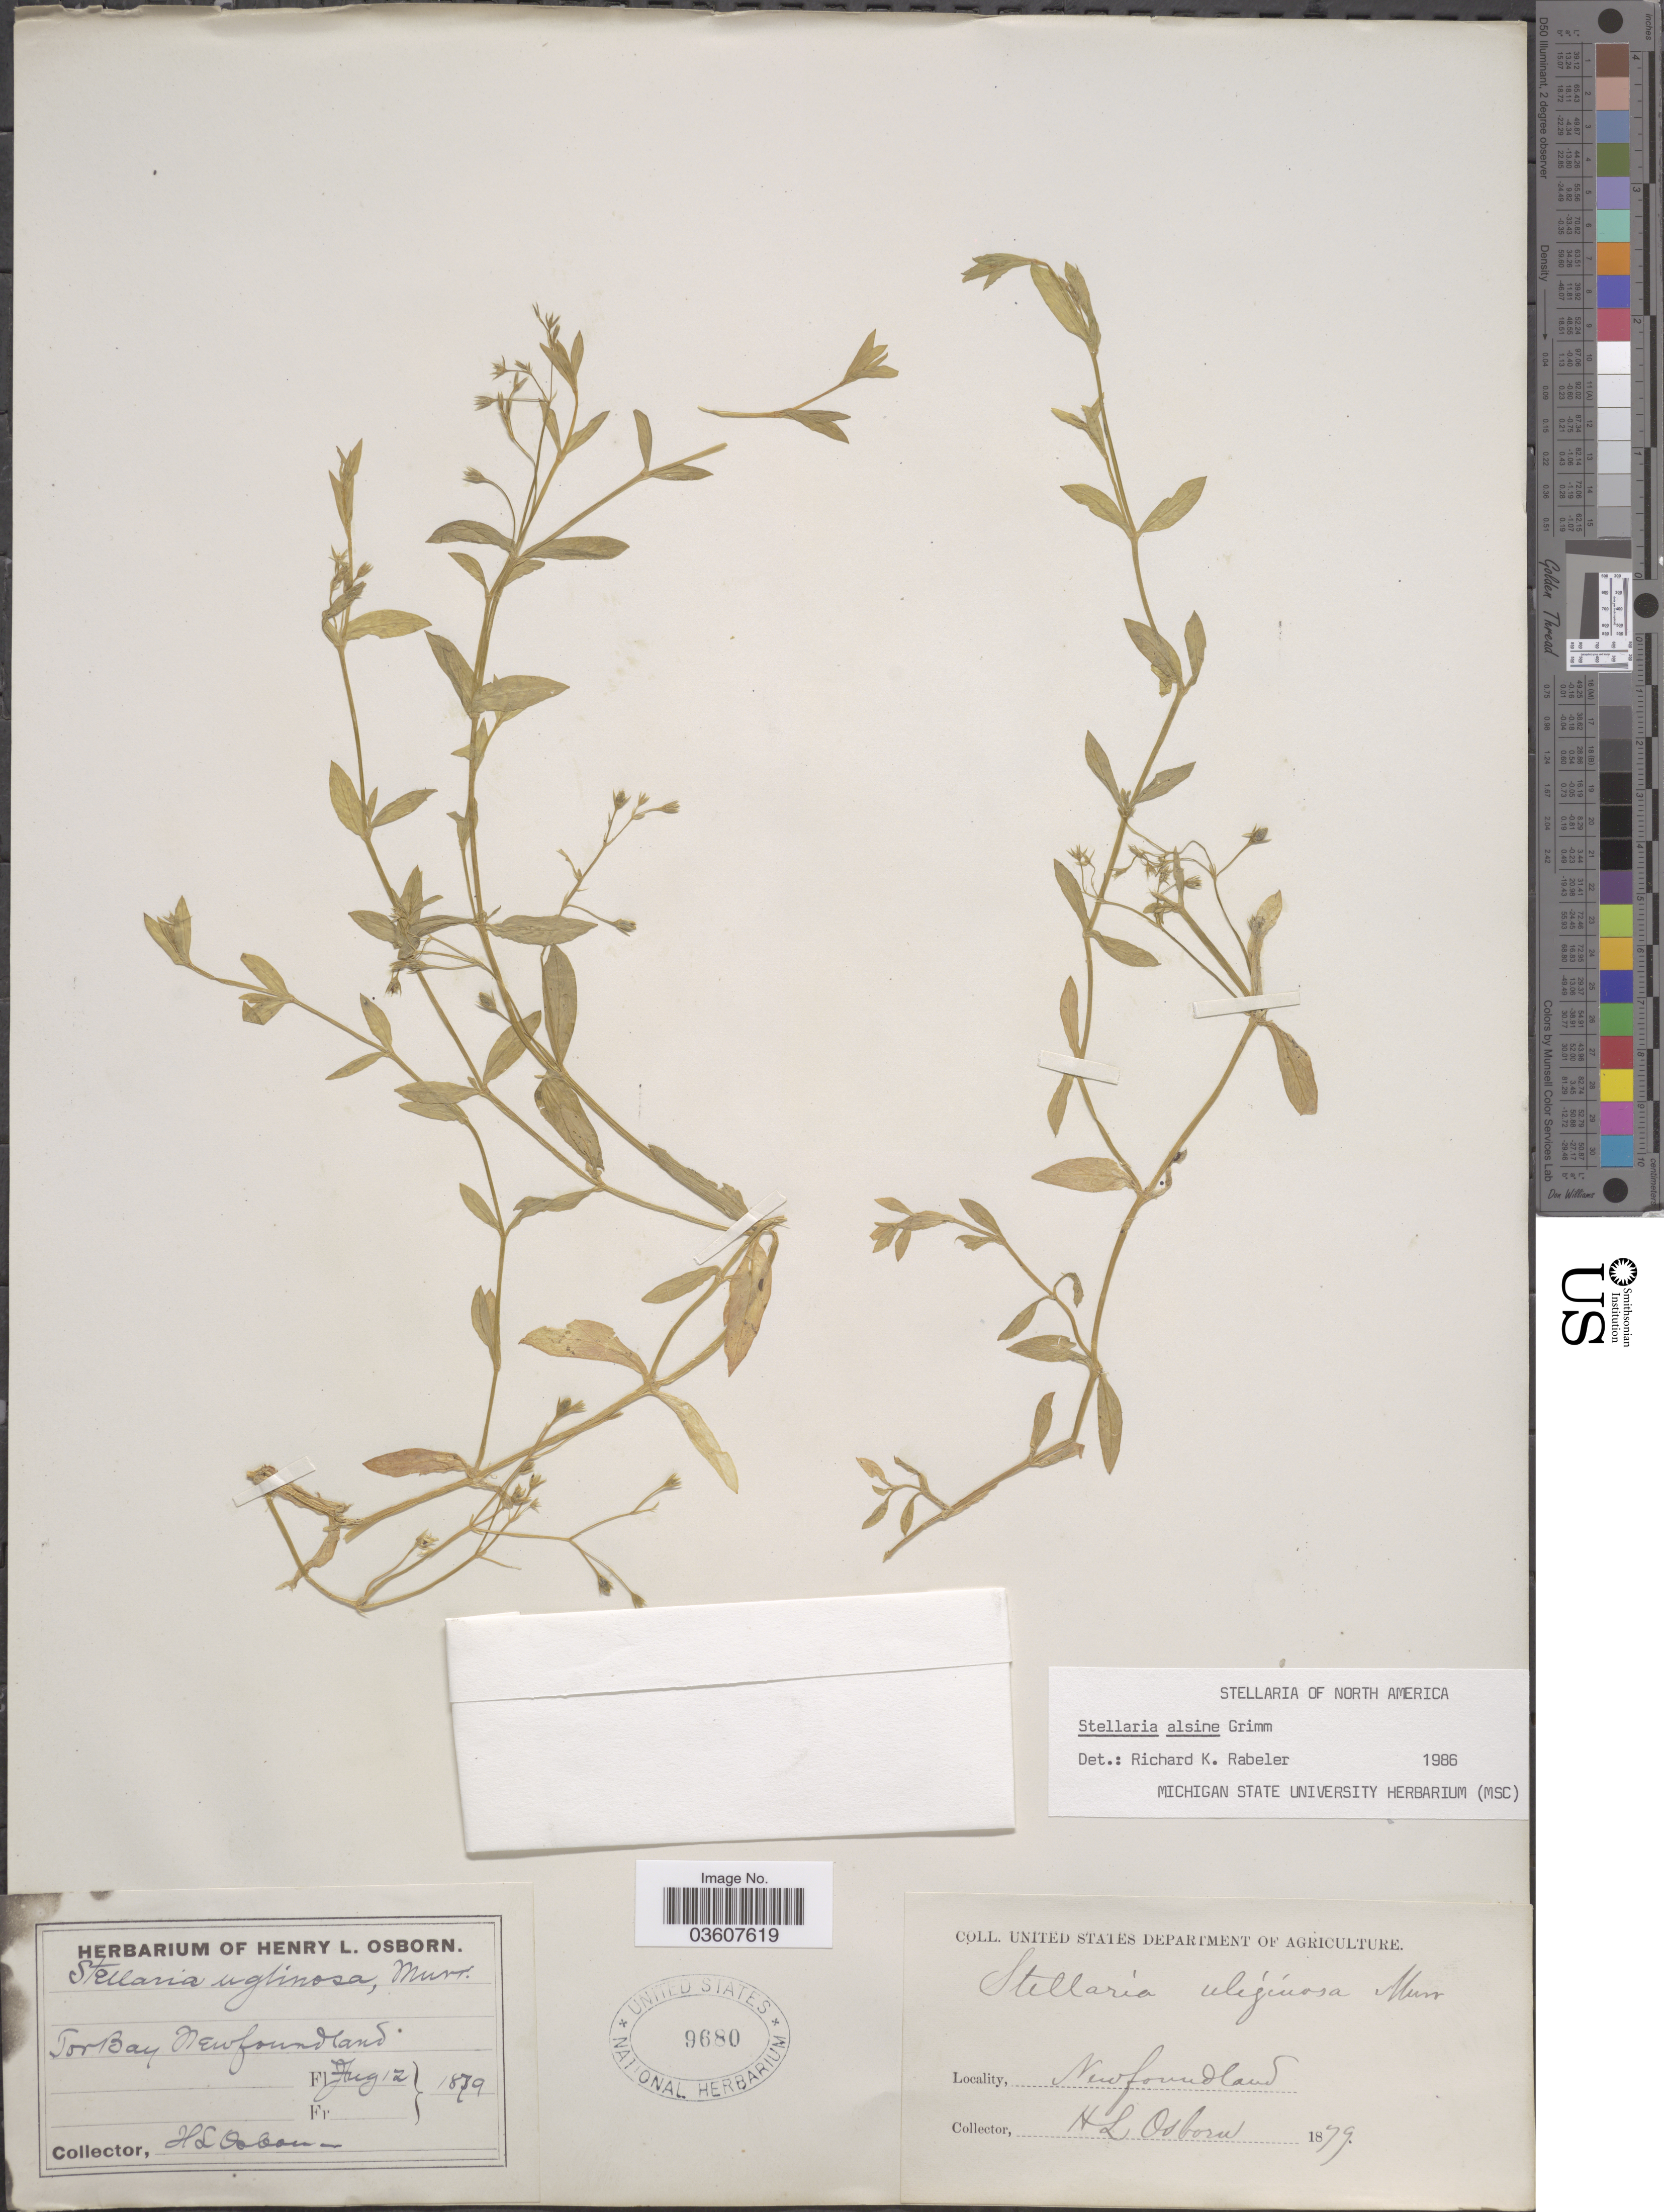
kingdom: Plantae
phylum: Tracheophyta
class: Magnoliopsida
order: Caryophyllales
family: Caryophyllaceae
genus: Stellaria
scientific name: Stellaria alsine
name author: Grimm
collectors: H. Osborn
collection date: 1879-08-12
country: Canada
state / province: Newfoundland and Labrador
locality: TorBay.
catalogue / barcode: US 9680